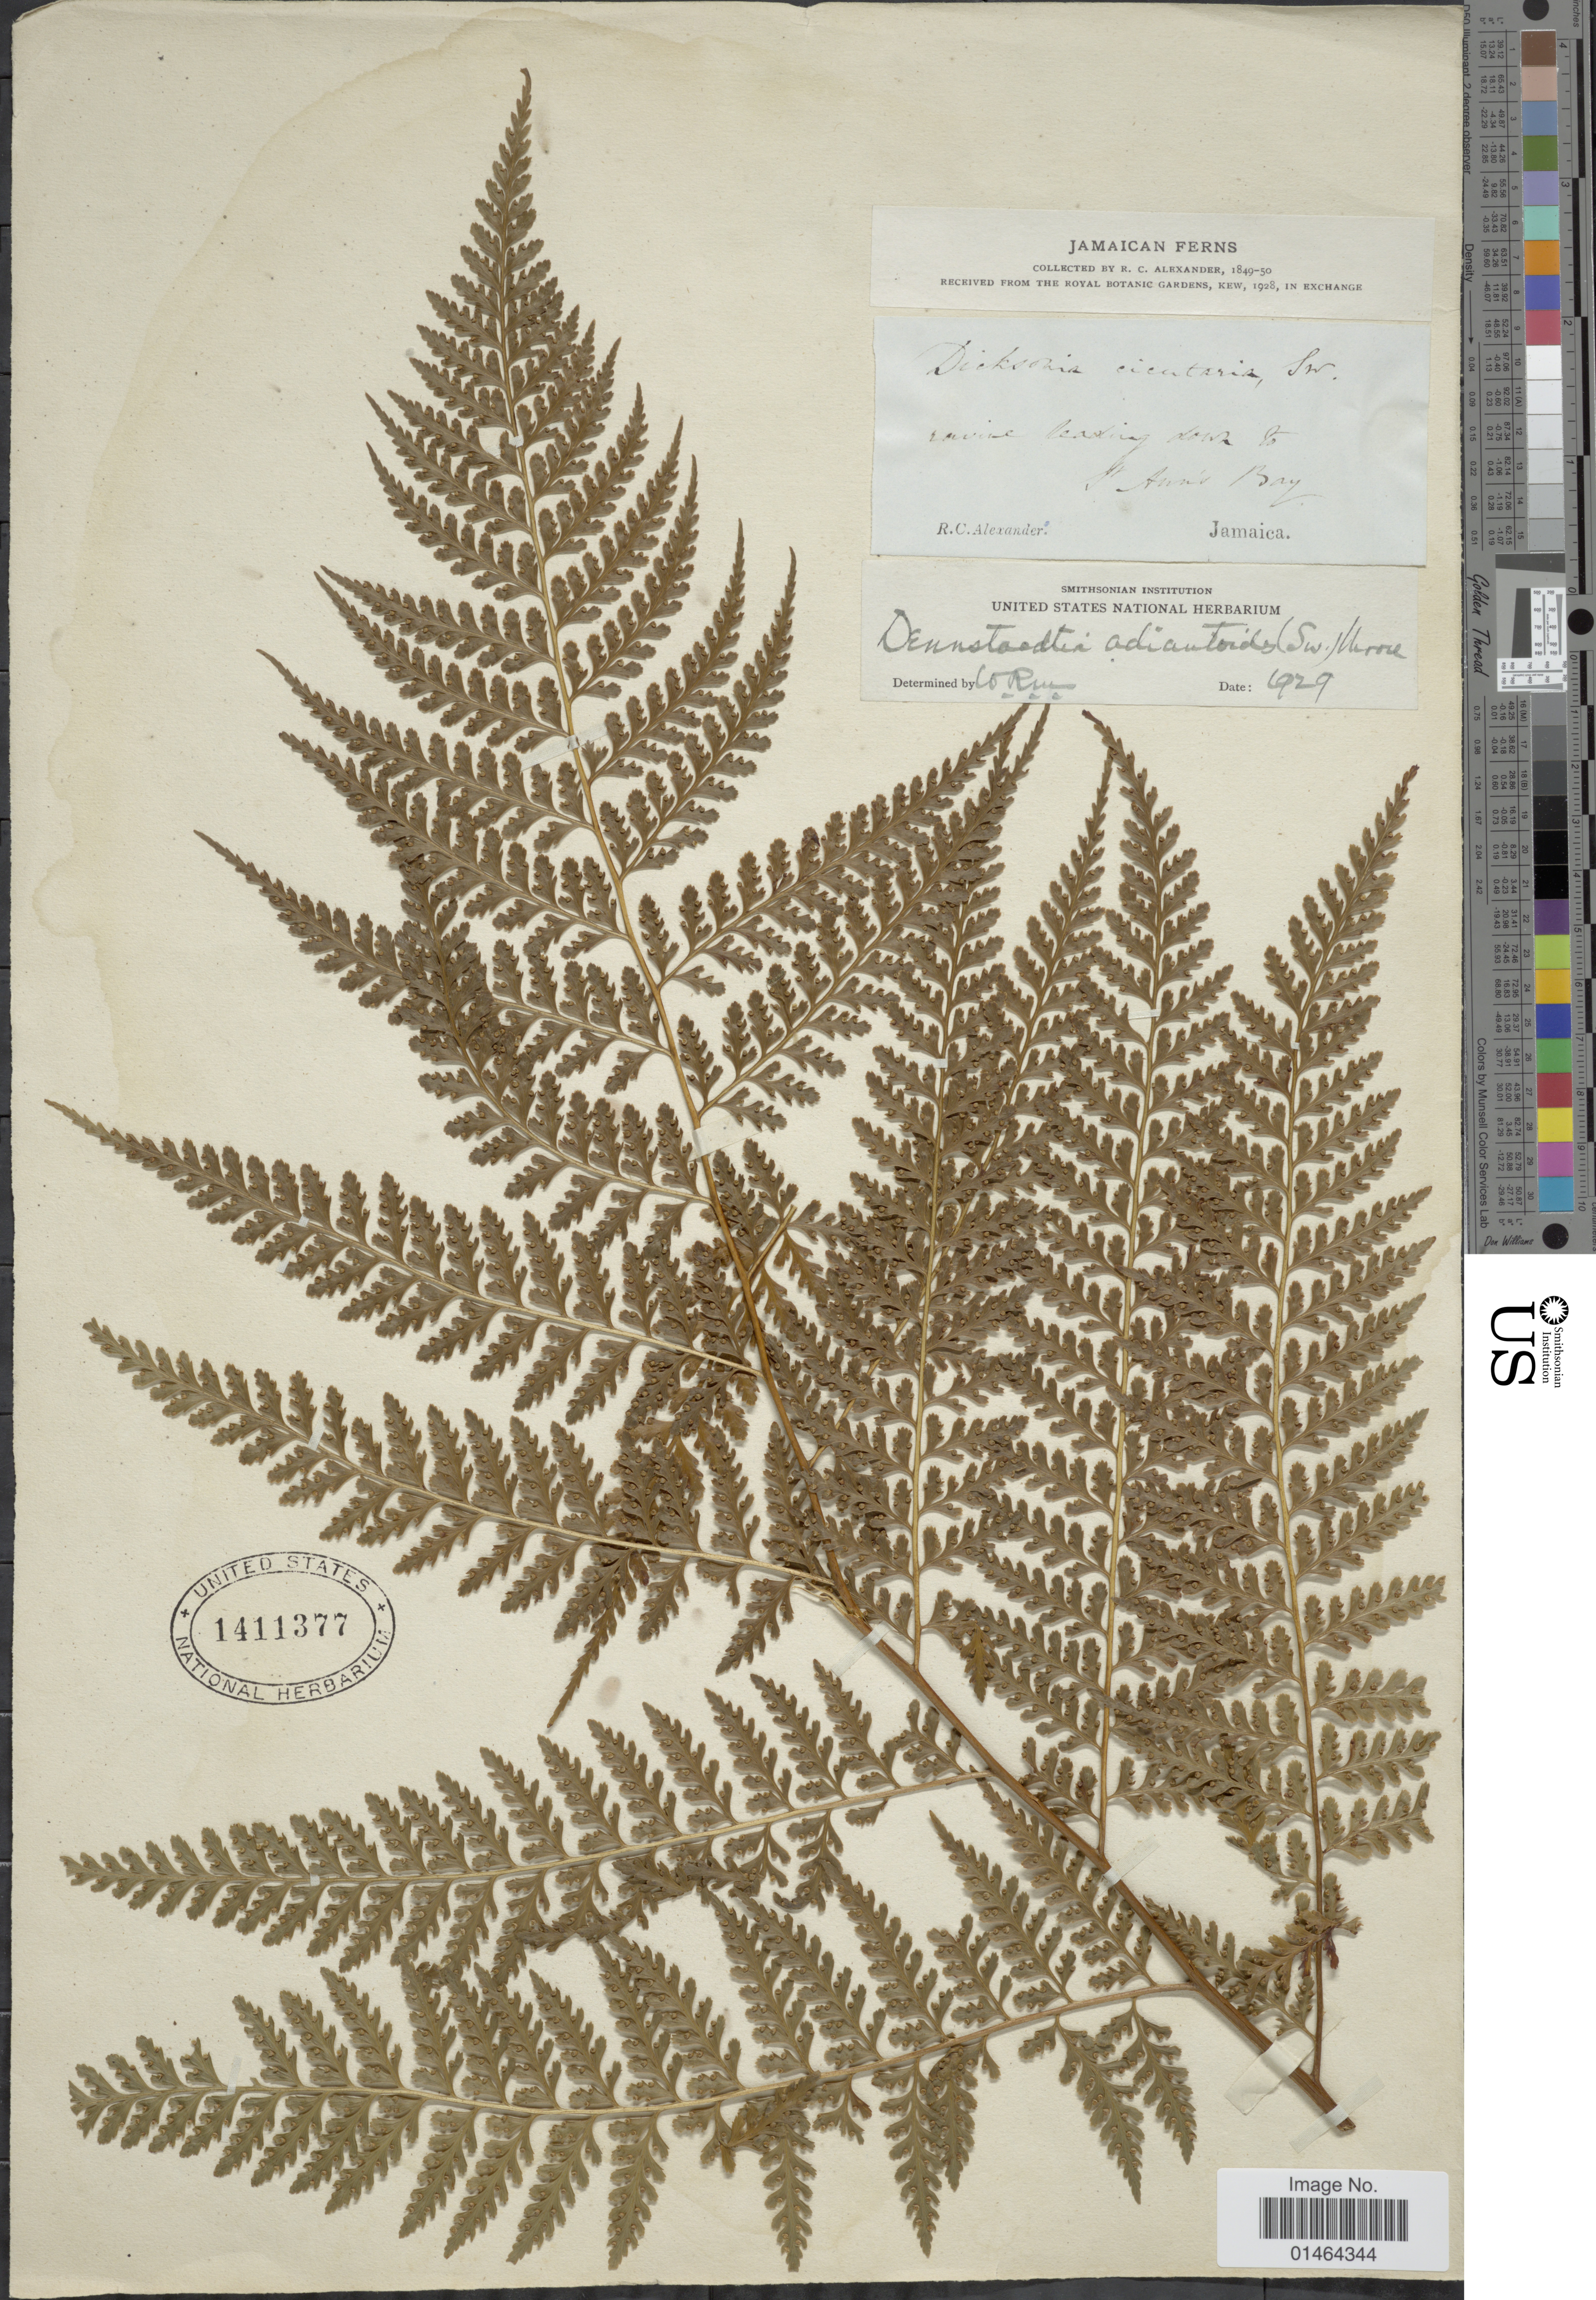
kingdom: Plantae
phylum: Tracheophyta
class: Polypodiopsida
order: Polypodiales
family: Dennstaedtiaceae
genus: Dennstaedtia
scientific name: Dennstaedtia bipinnata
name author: (Cav.) Maxon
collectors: R. C. Alexander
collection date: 1849/1850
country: Jamaica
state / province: Saint Ann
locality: Ravine leaving down to St. Ann's Bay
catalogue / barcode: US 1411377